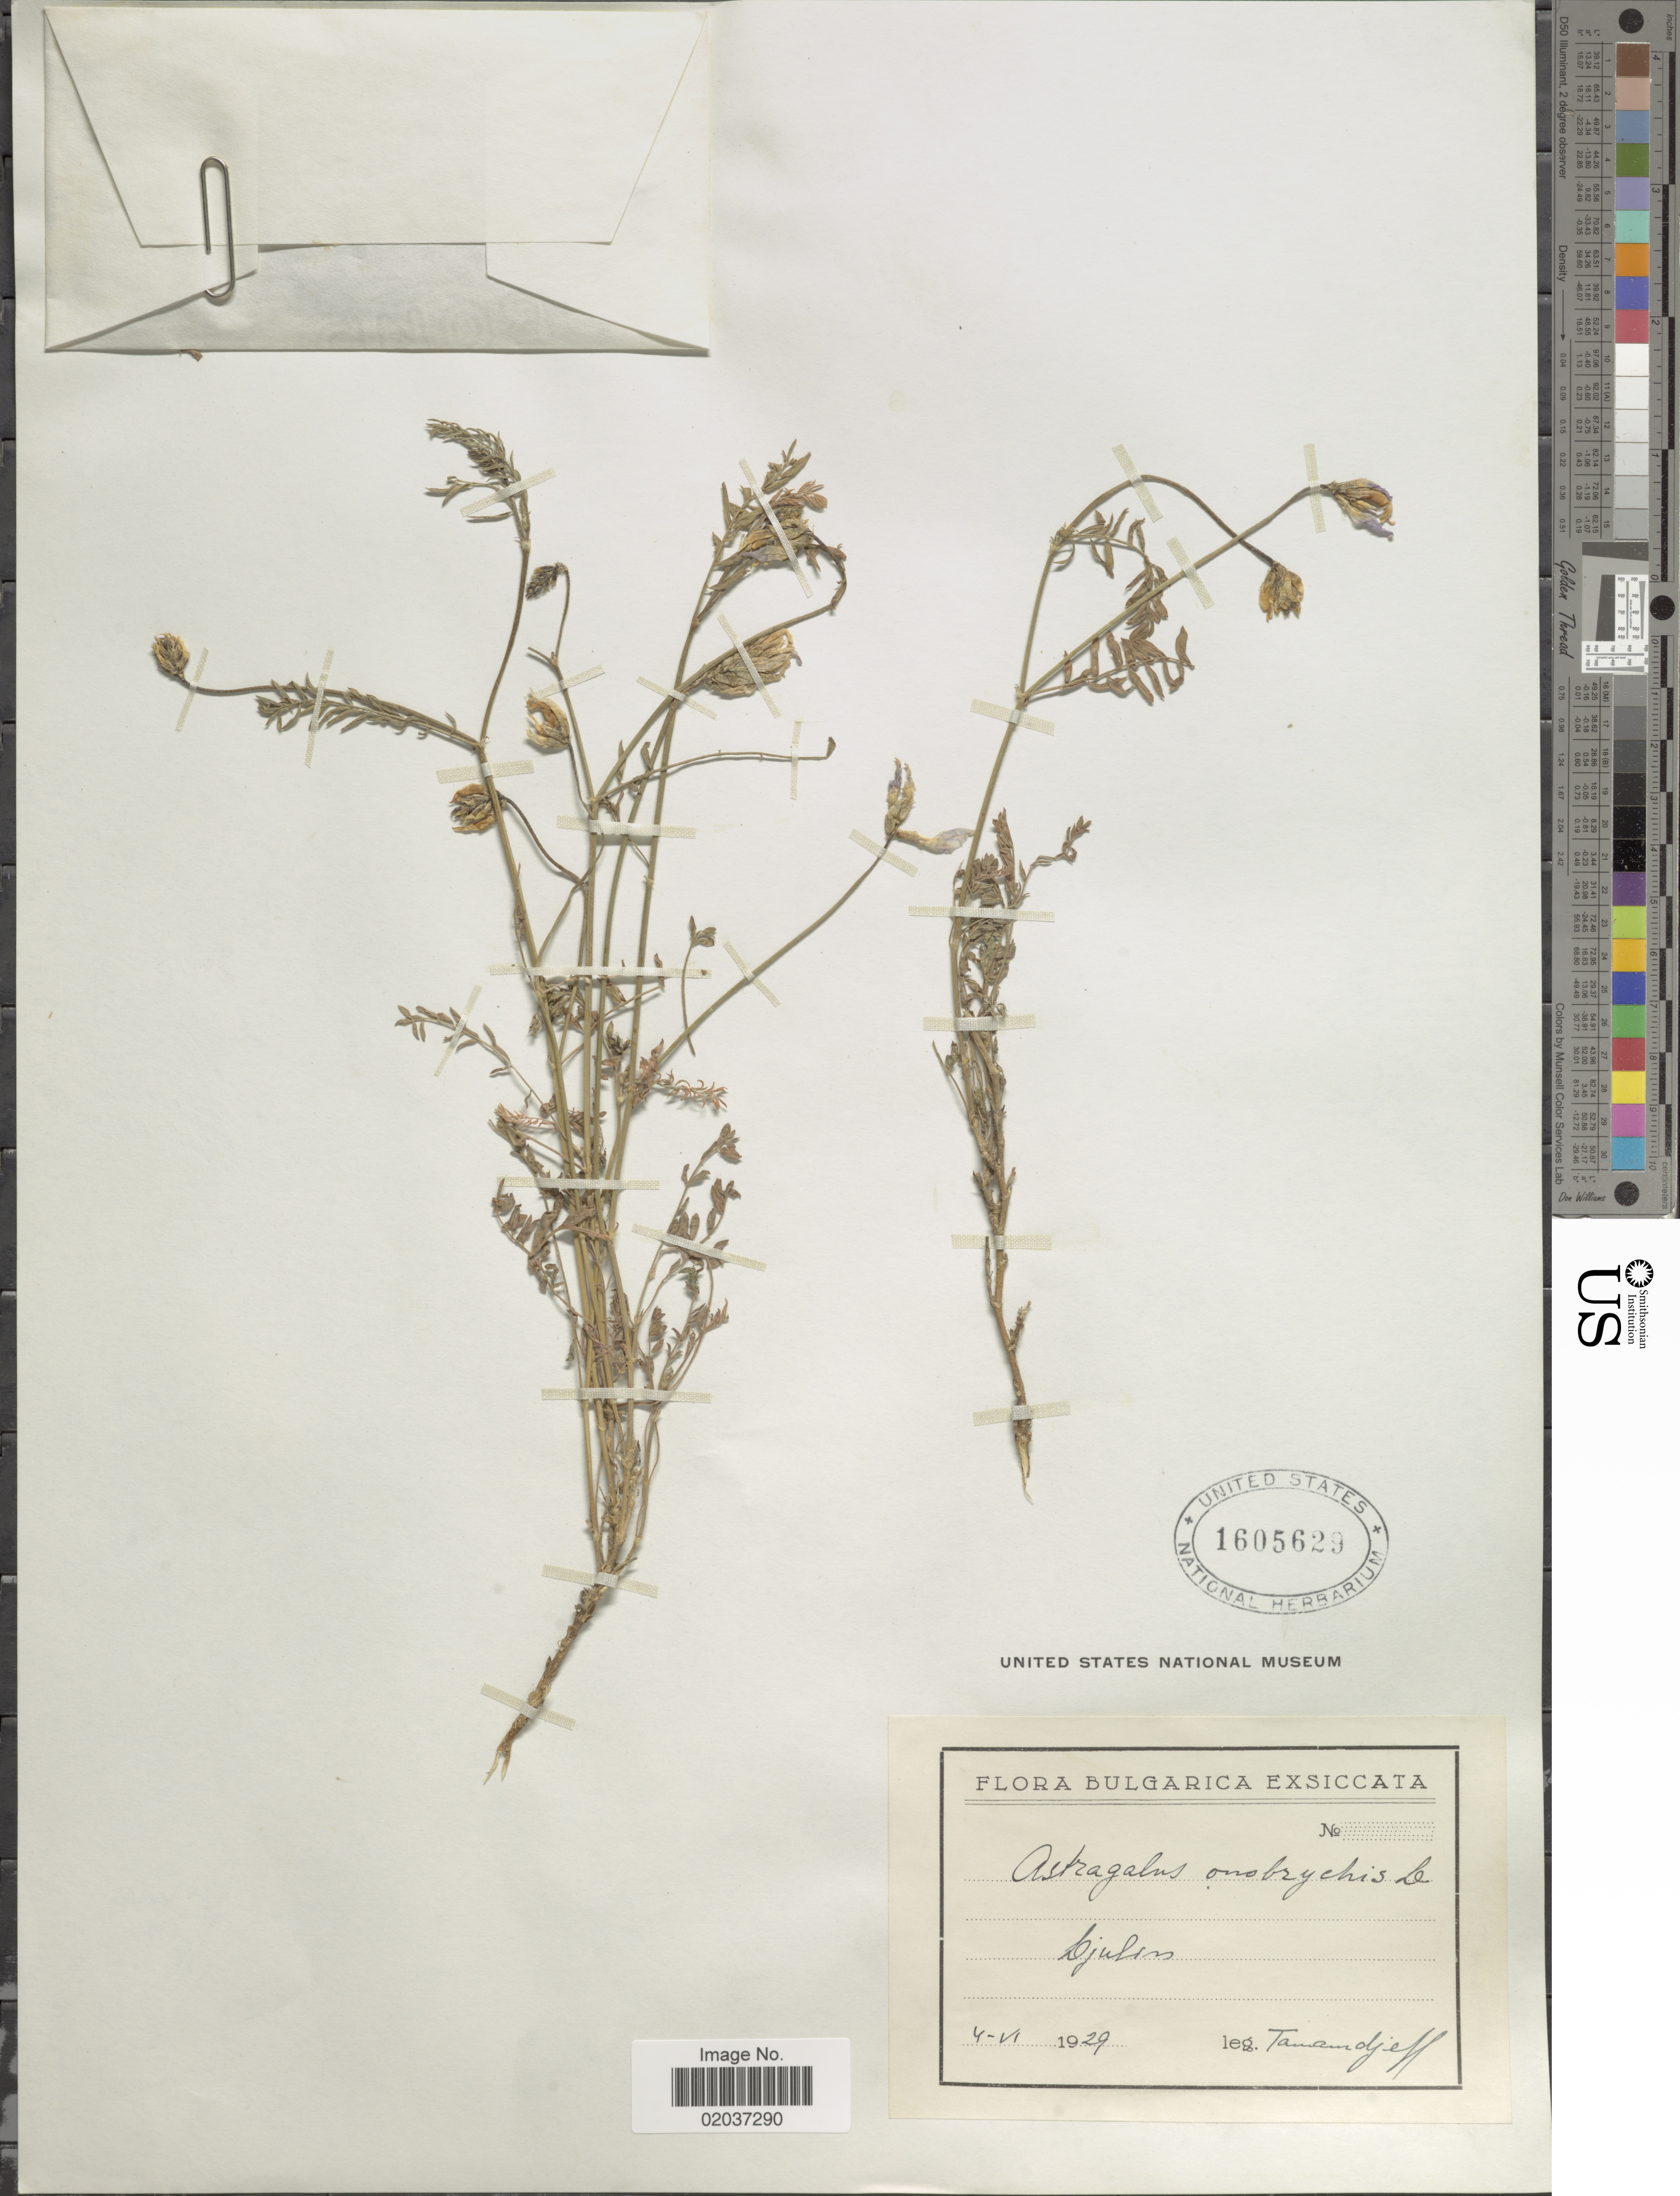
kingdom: Plantae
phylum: Tracheophyta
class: Magnoliopsida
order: Fabales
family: Fabaceae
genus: Astragalus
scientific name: Astragalus onobrychis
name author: L.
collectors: -. Tamamdjeff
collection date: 1929-06-04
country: Bulgaria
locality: Djulsen, Bulgarica Exsiccata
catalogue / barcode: US 1605629